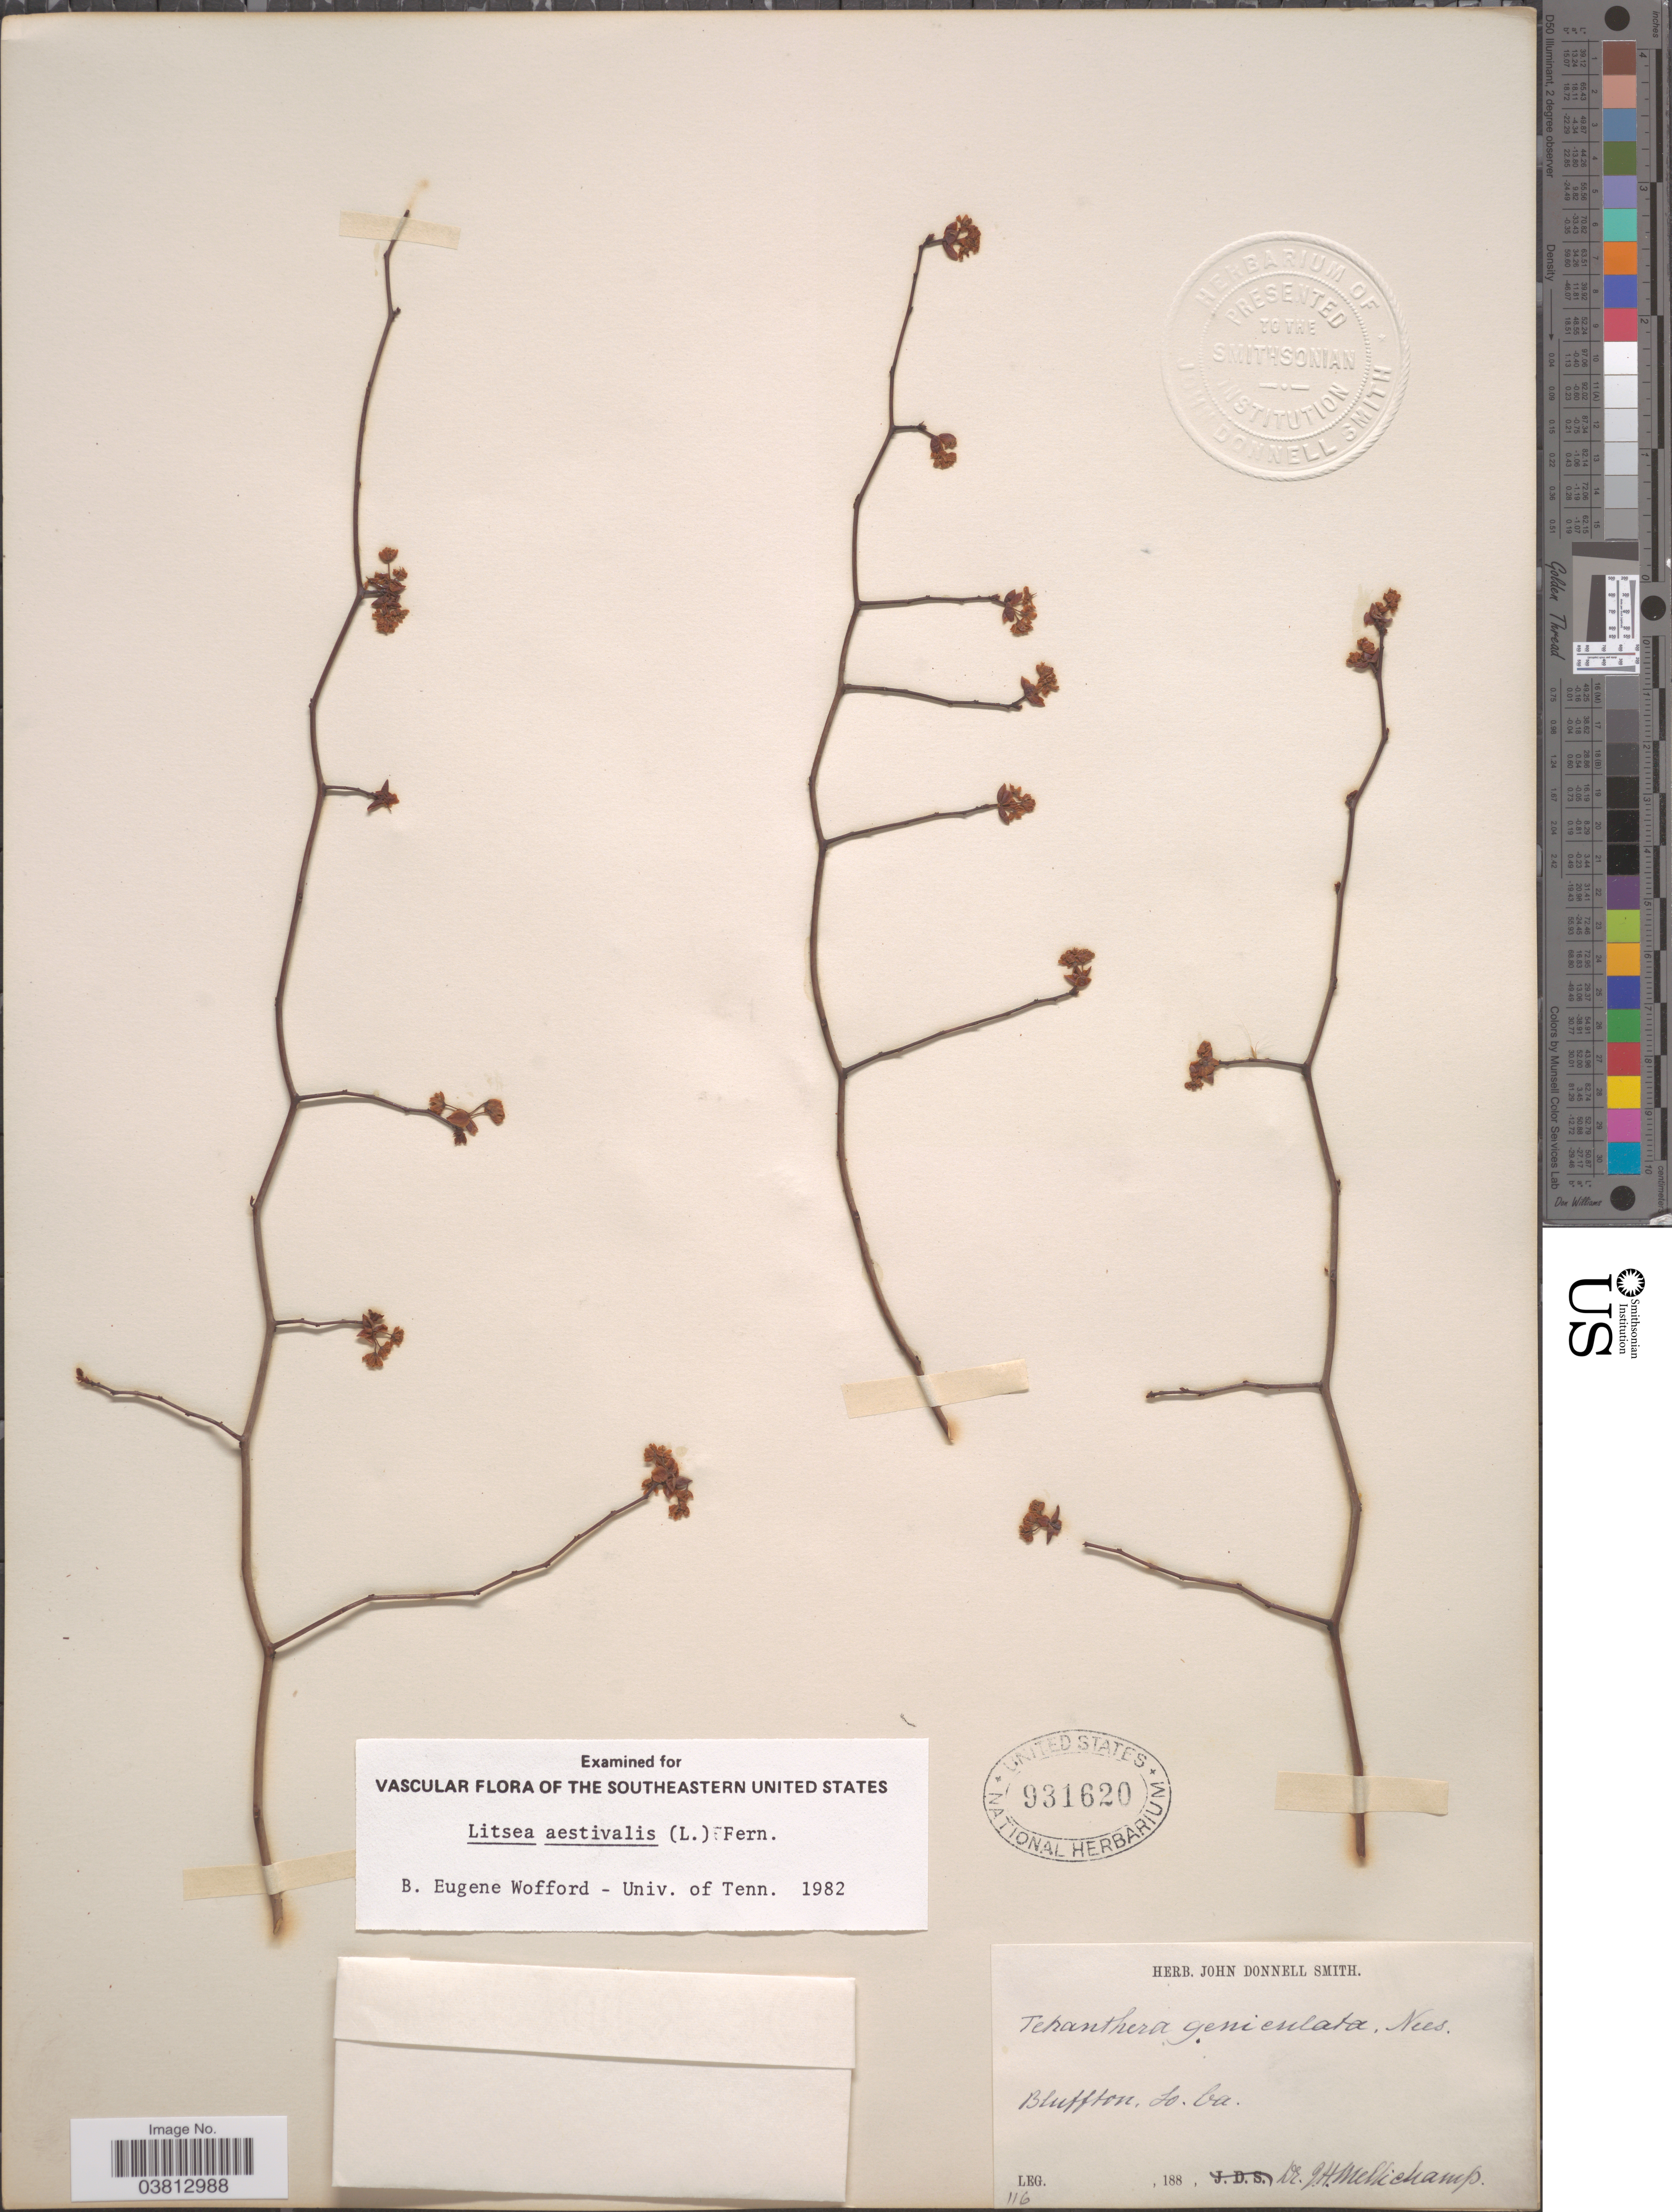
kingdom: Plantae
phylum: Tracheophyta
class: Magnoliopsida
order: Laurales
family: Lauraceae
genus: Litsea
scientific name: Litsea aestivalis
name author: (L.) Fernald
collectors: J. H. Mellichamp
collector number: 116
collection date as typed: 188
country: United States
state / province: South Carolina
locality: Bluffton.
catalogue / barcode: US 931620